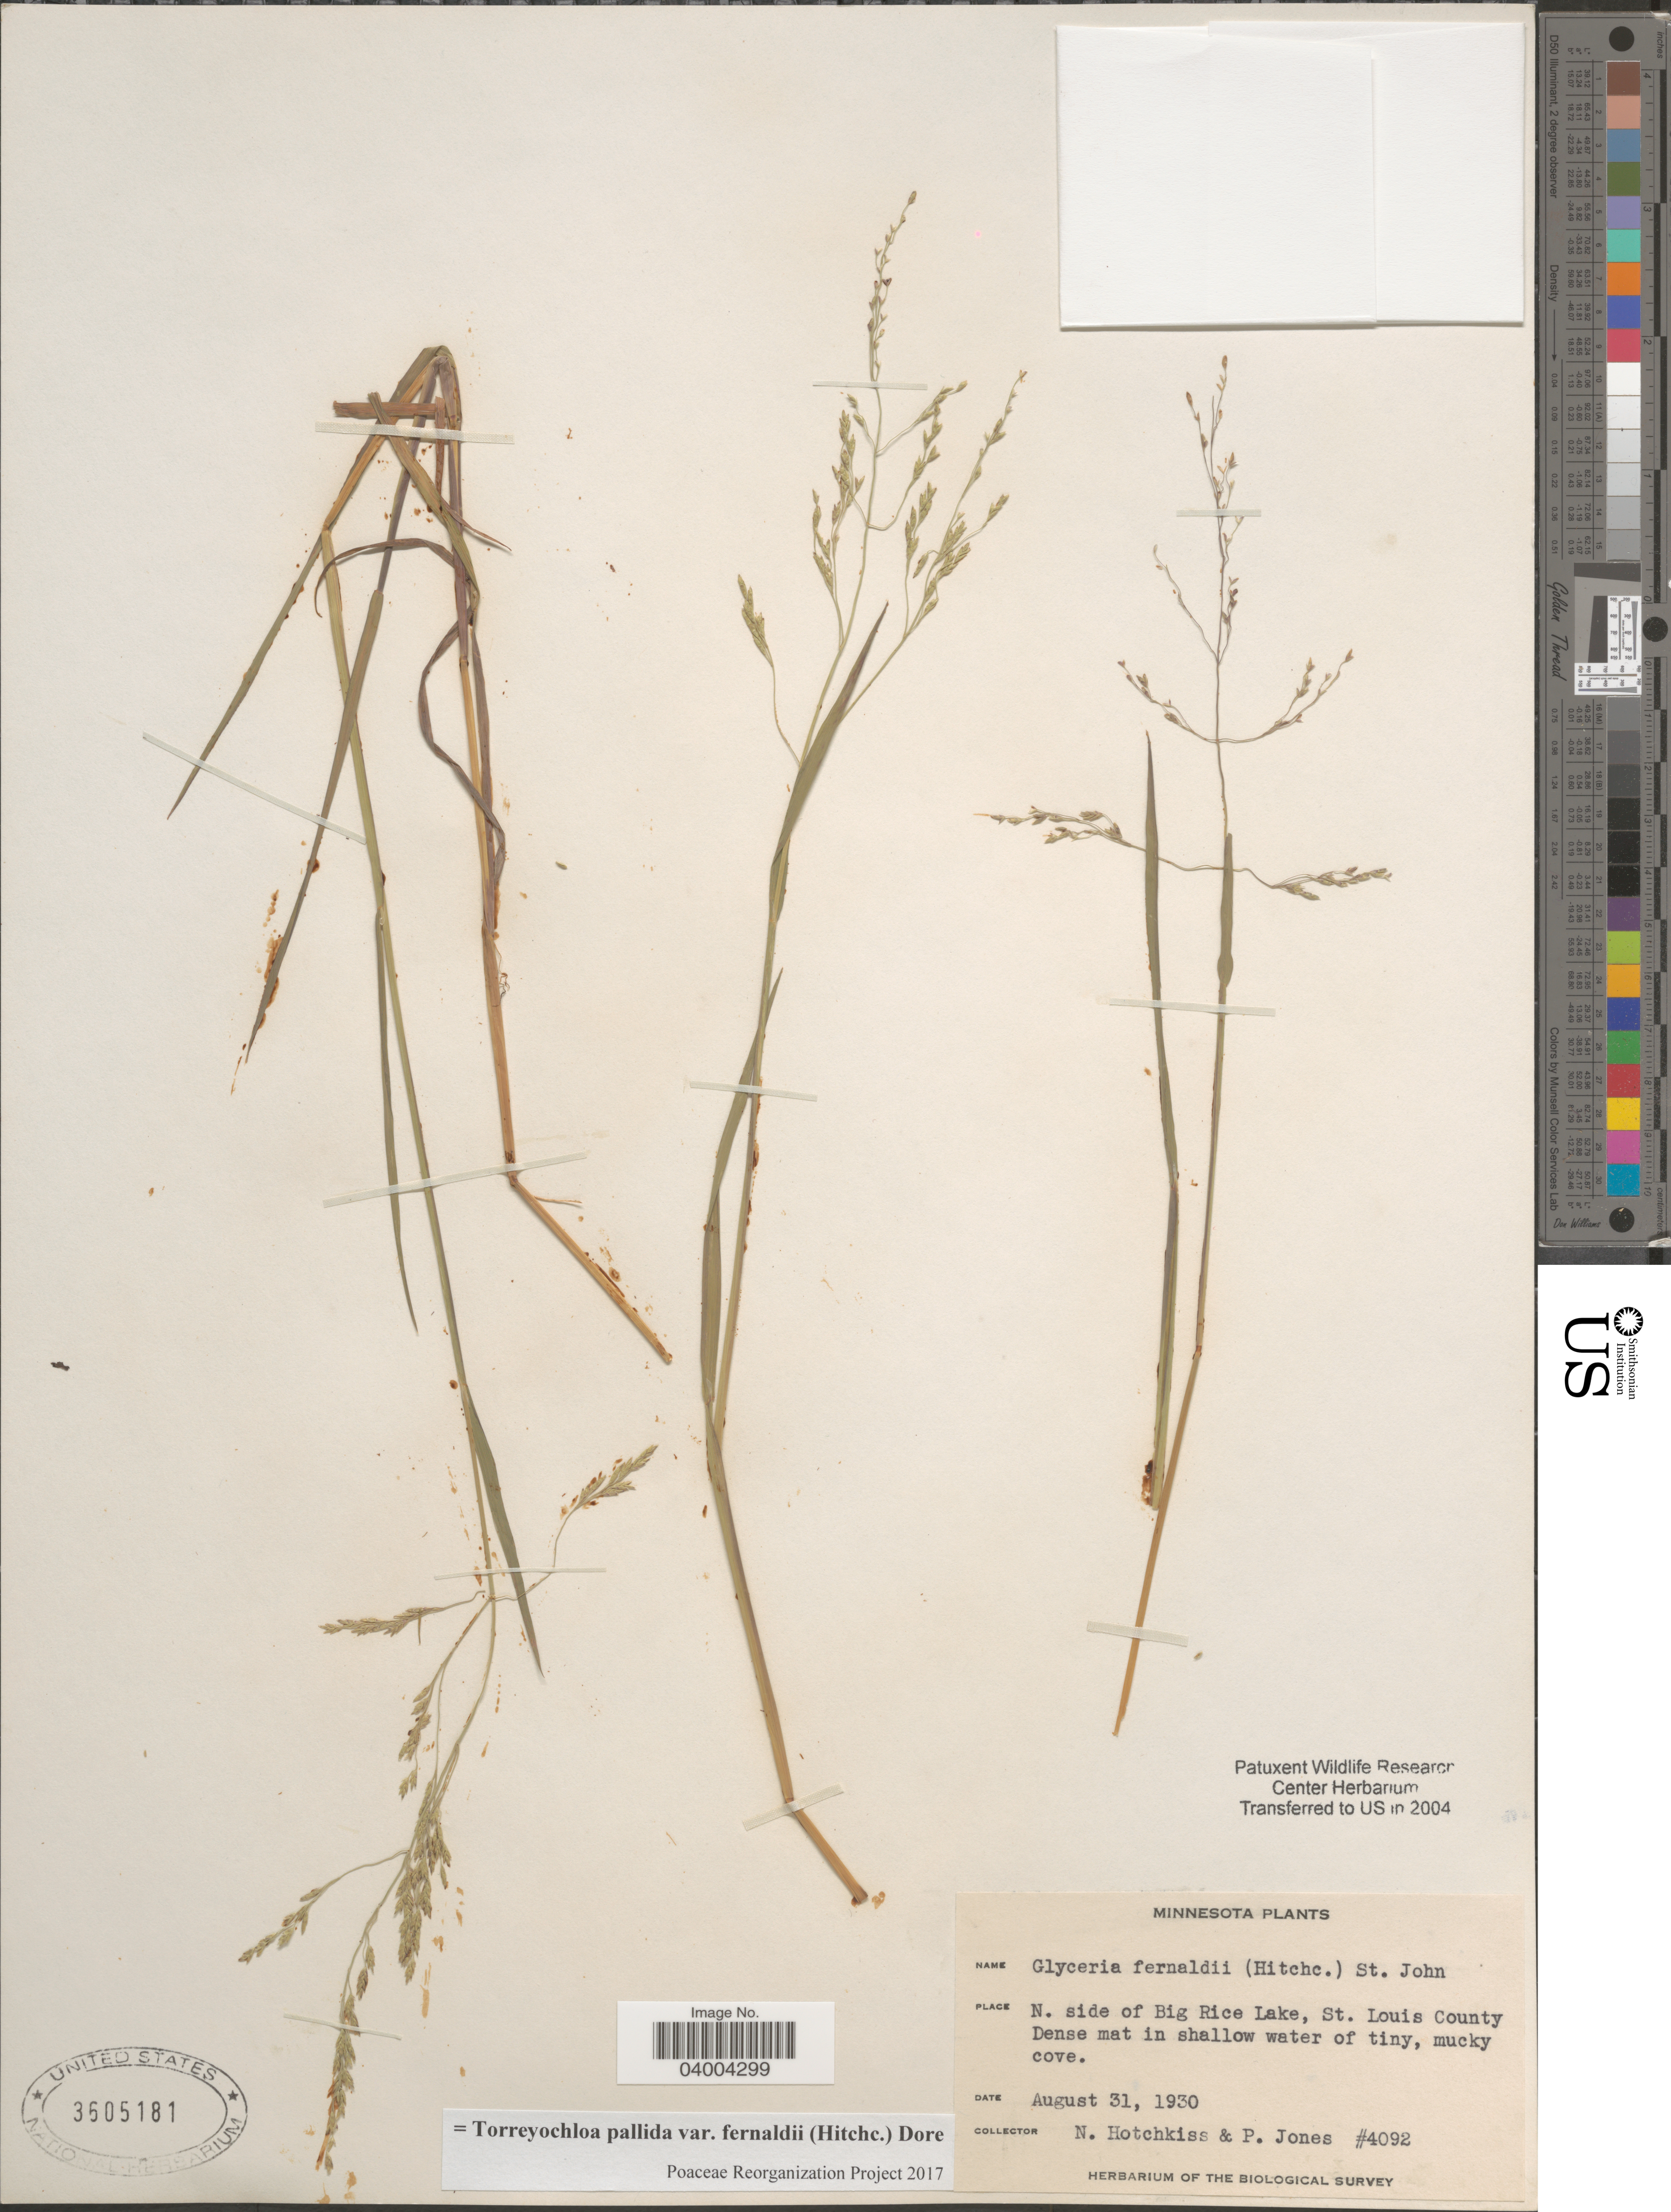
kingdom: Plantae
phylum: Tracheophyta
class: Liliopsida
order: Poales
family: Poaceae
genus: Torreyochloa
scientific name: Torreyochloa pallida var. fernaldii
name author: (Hitchc.) Dore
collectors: N. Hotchkiss & P. Jones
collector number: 4092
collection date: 1930-08-31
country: United States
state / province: Minnesota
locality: N. side of Big Rice Lake, St. Louis County. Dense mat in shallow water of tiny, mucky cove.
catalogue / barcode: US 3605181